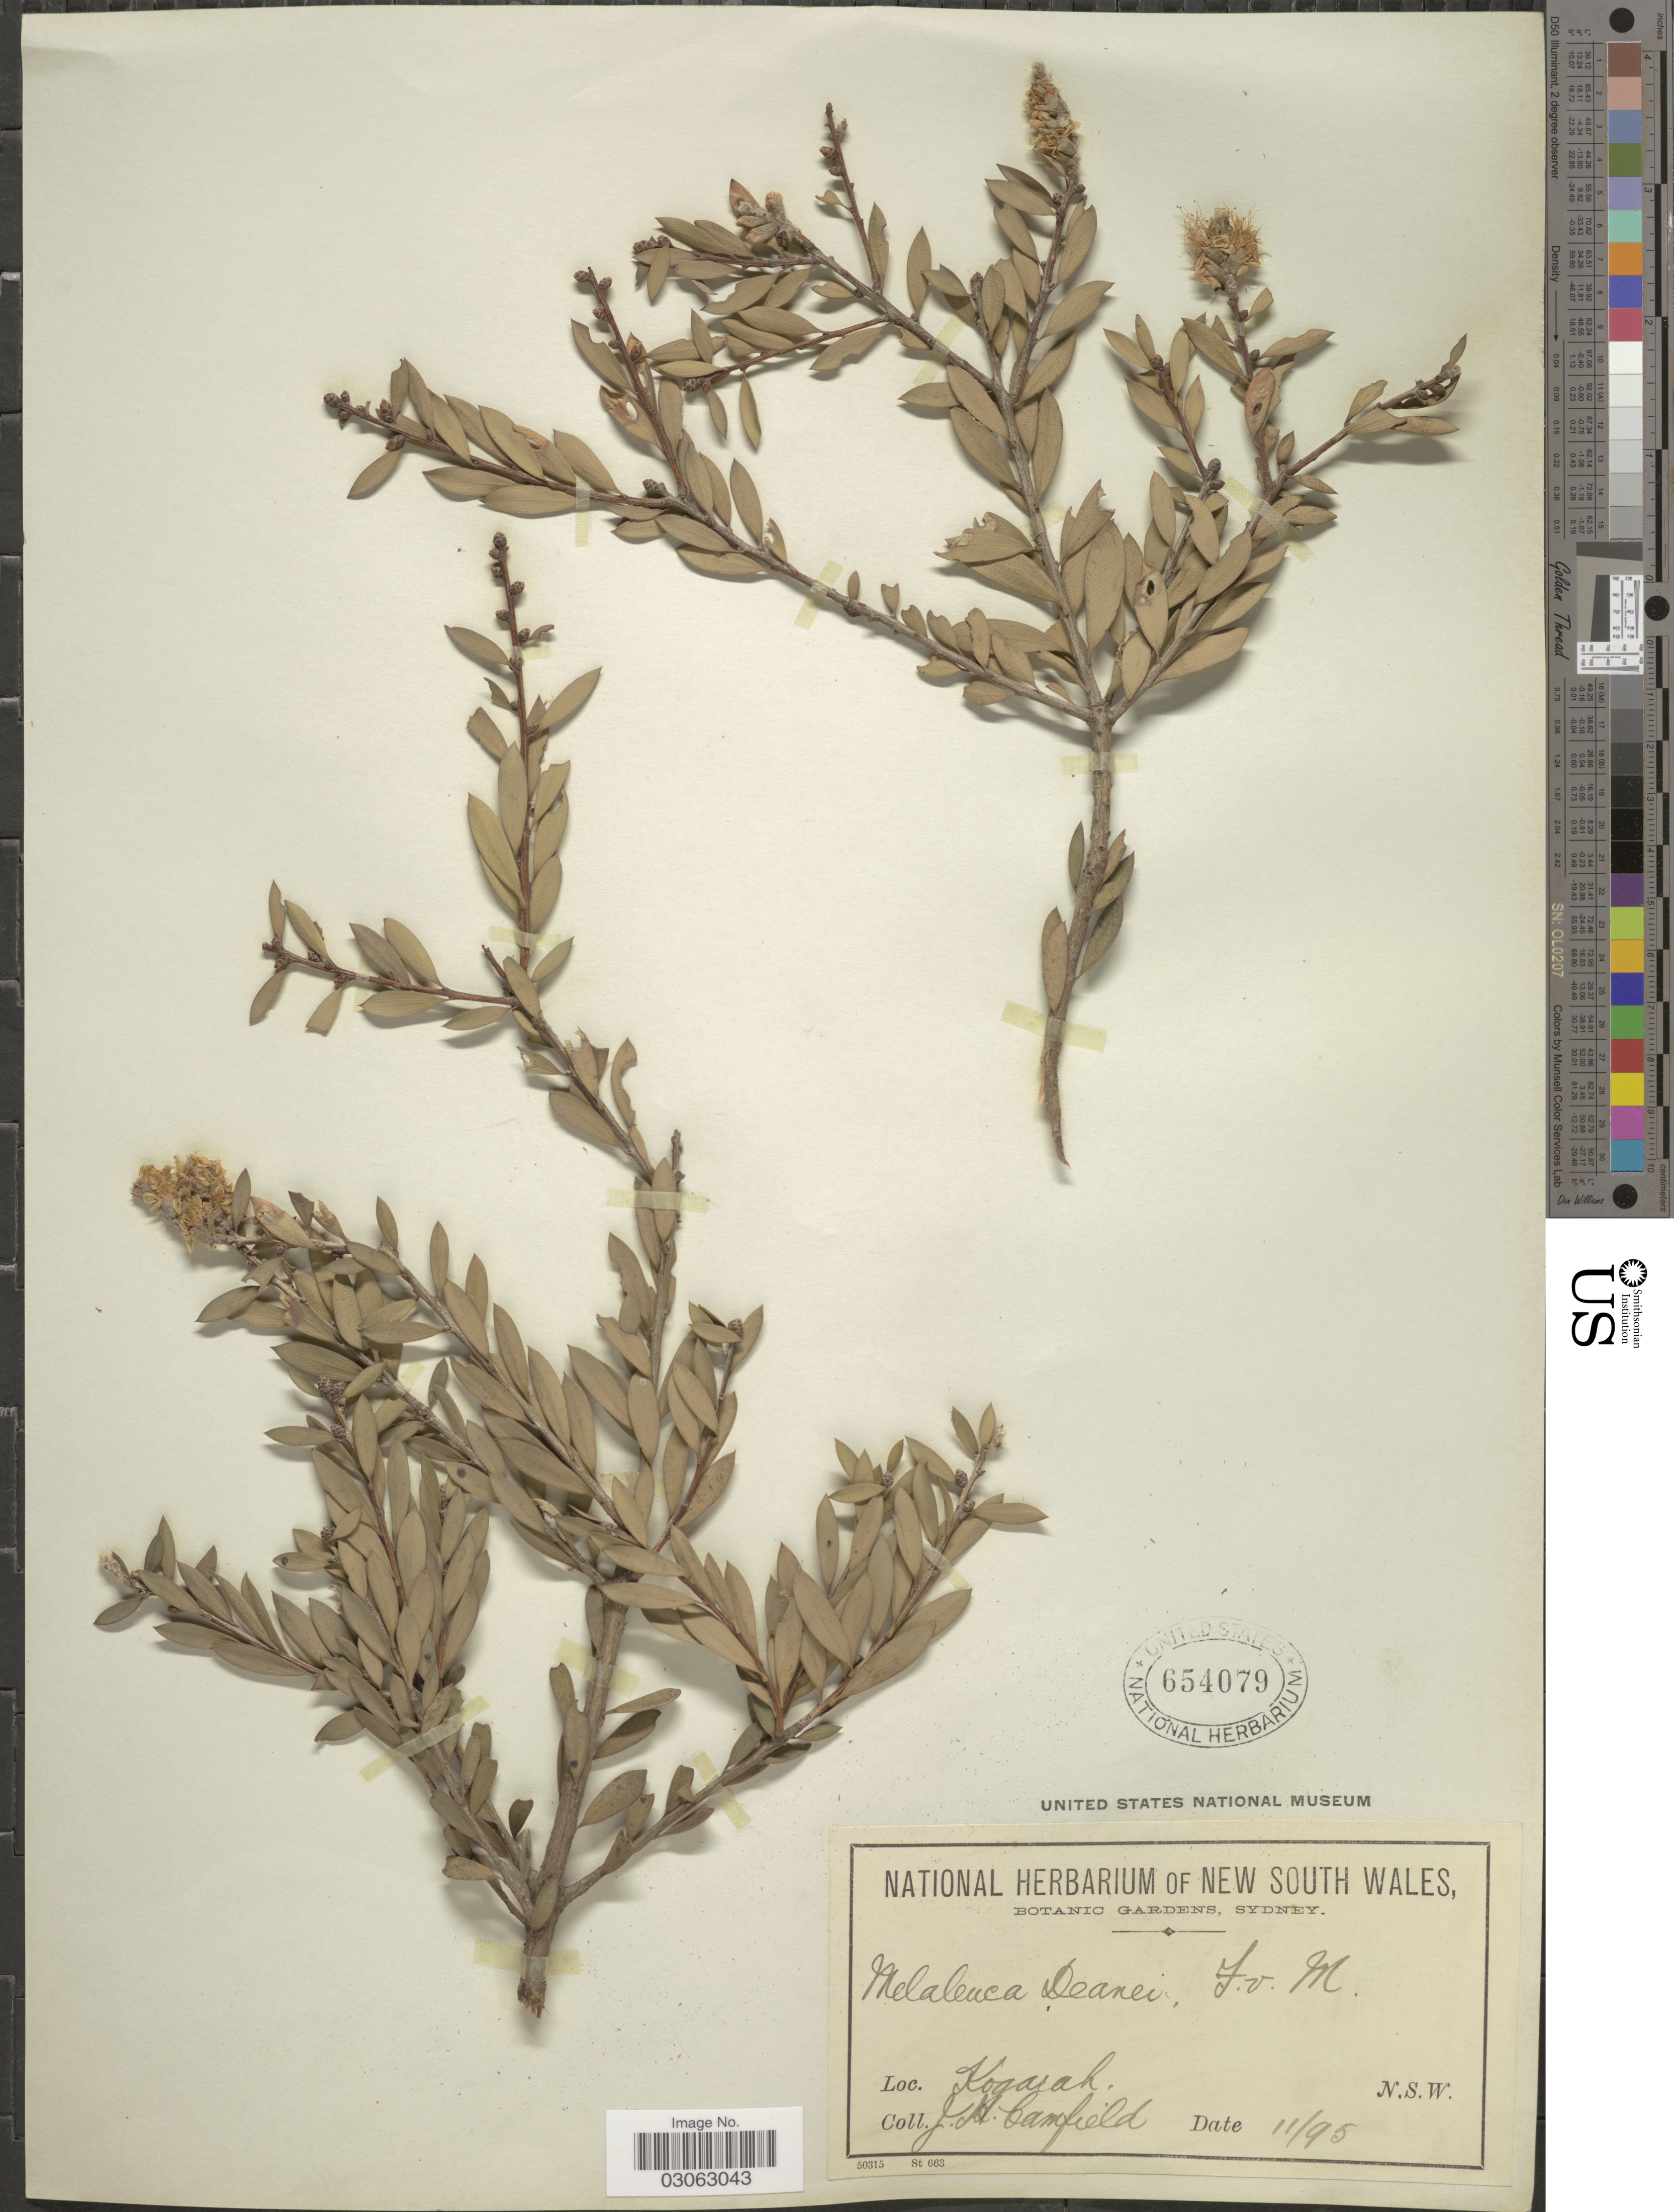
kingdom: Plantae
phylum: Tracheophyta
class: Magnoliopsida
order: Myrtales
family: Myrtaceae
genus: Melaleuca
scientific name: Melaleuca deanei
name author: F. Muell.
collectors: J. Camfield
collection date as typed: Transcribed d/m/y: /11/95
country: Australia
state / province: New South Wales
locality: Kogarah. N. S. W.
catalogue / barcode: US 654079